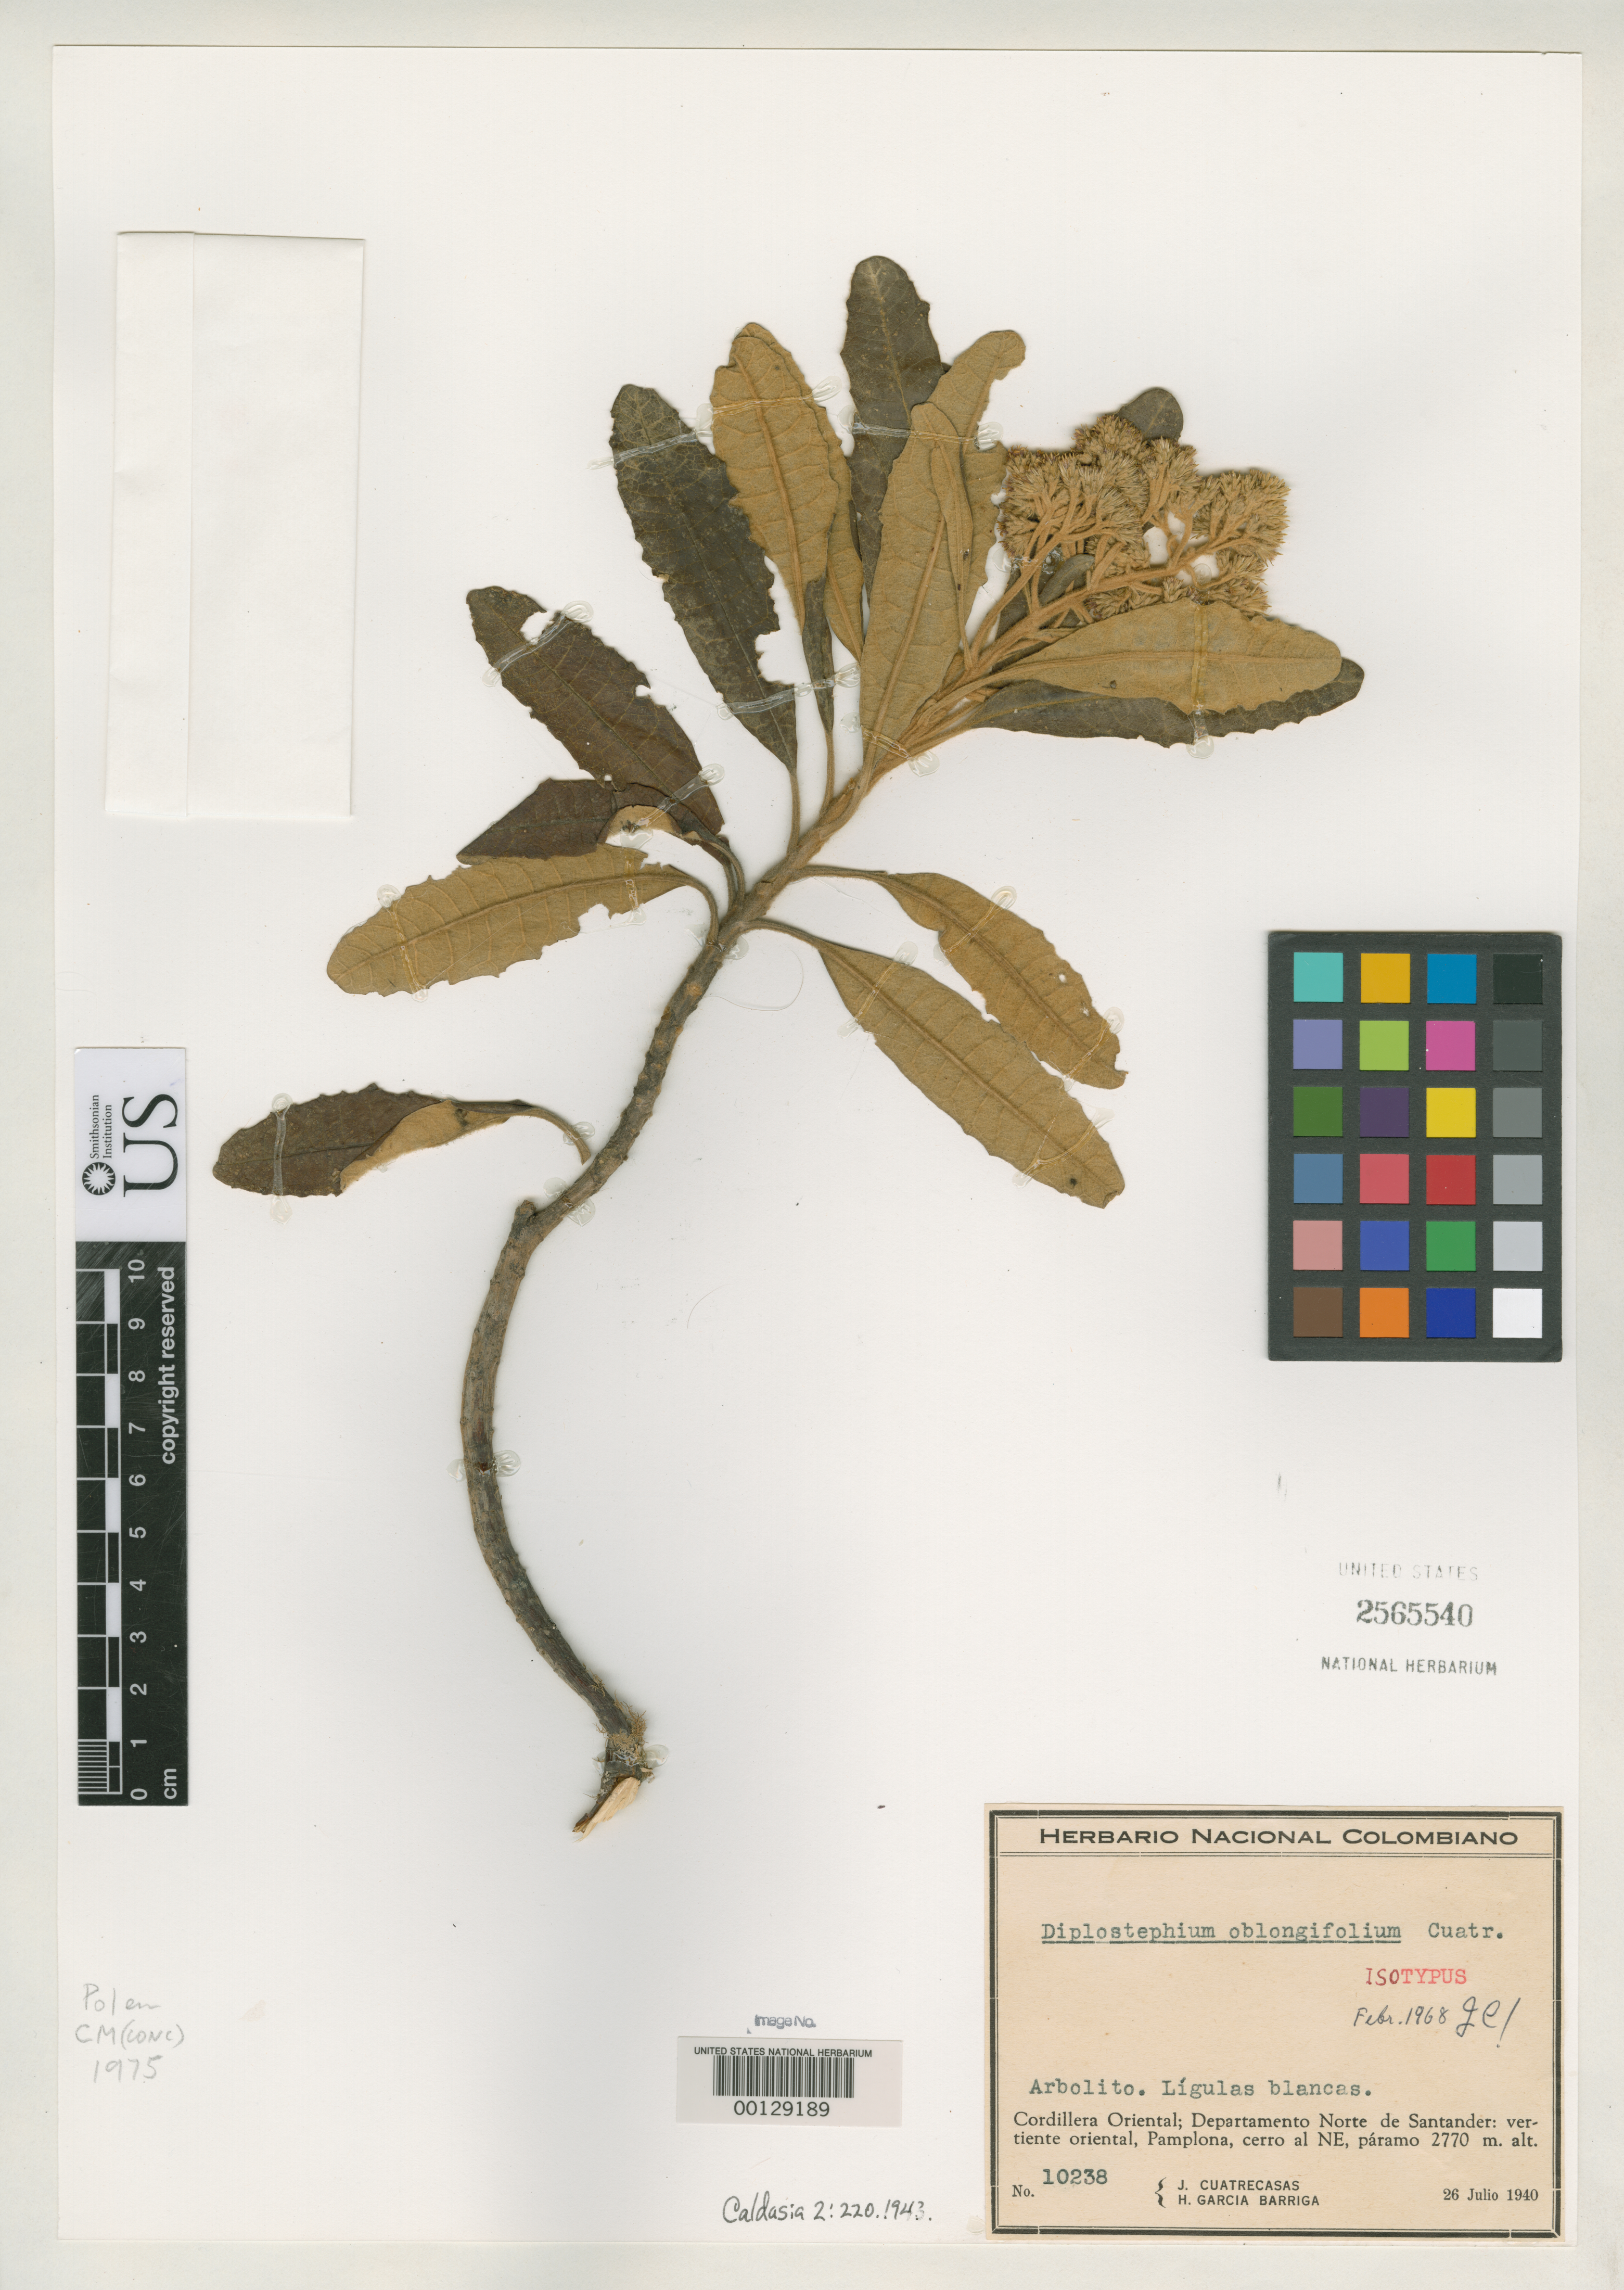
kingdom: Plantae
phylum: Tracheophyta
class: Magnoliopsida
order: Asterales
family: Asteraceae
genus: Diplostephium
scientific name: Diplostephium oblongifolium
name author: Cuatrec.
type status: Isotype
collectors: J. Cuatrecasas & H. García Barriga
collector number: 10238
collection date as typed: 26 Jul 1940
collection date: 1940-07-26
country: Colombia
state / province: Norte de Santander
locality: Pamplona.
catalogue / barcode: US 2565540